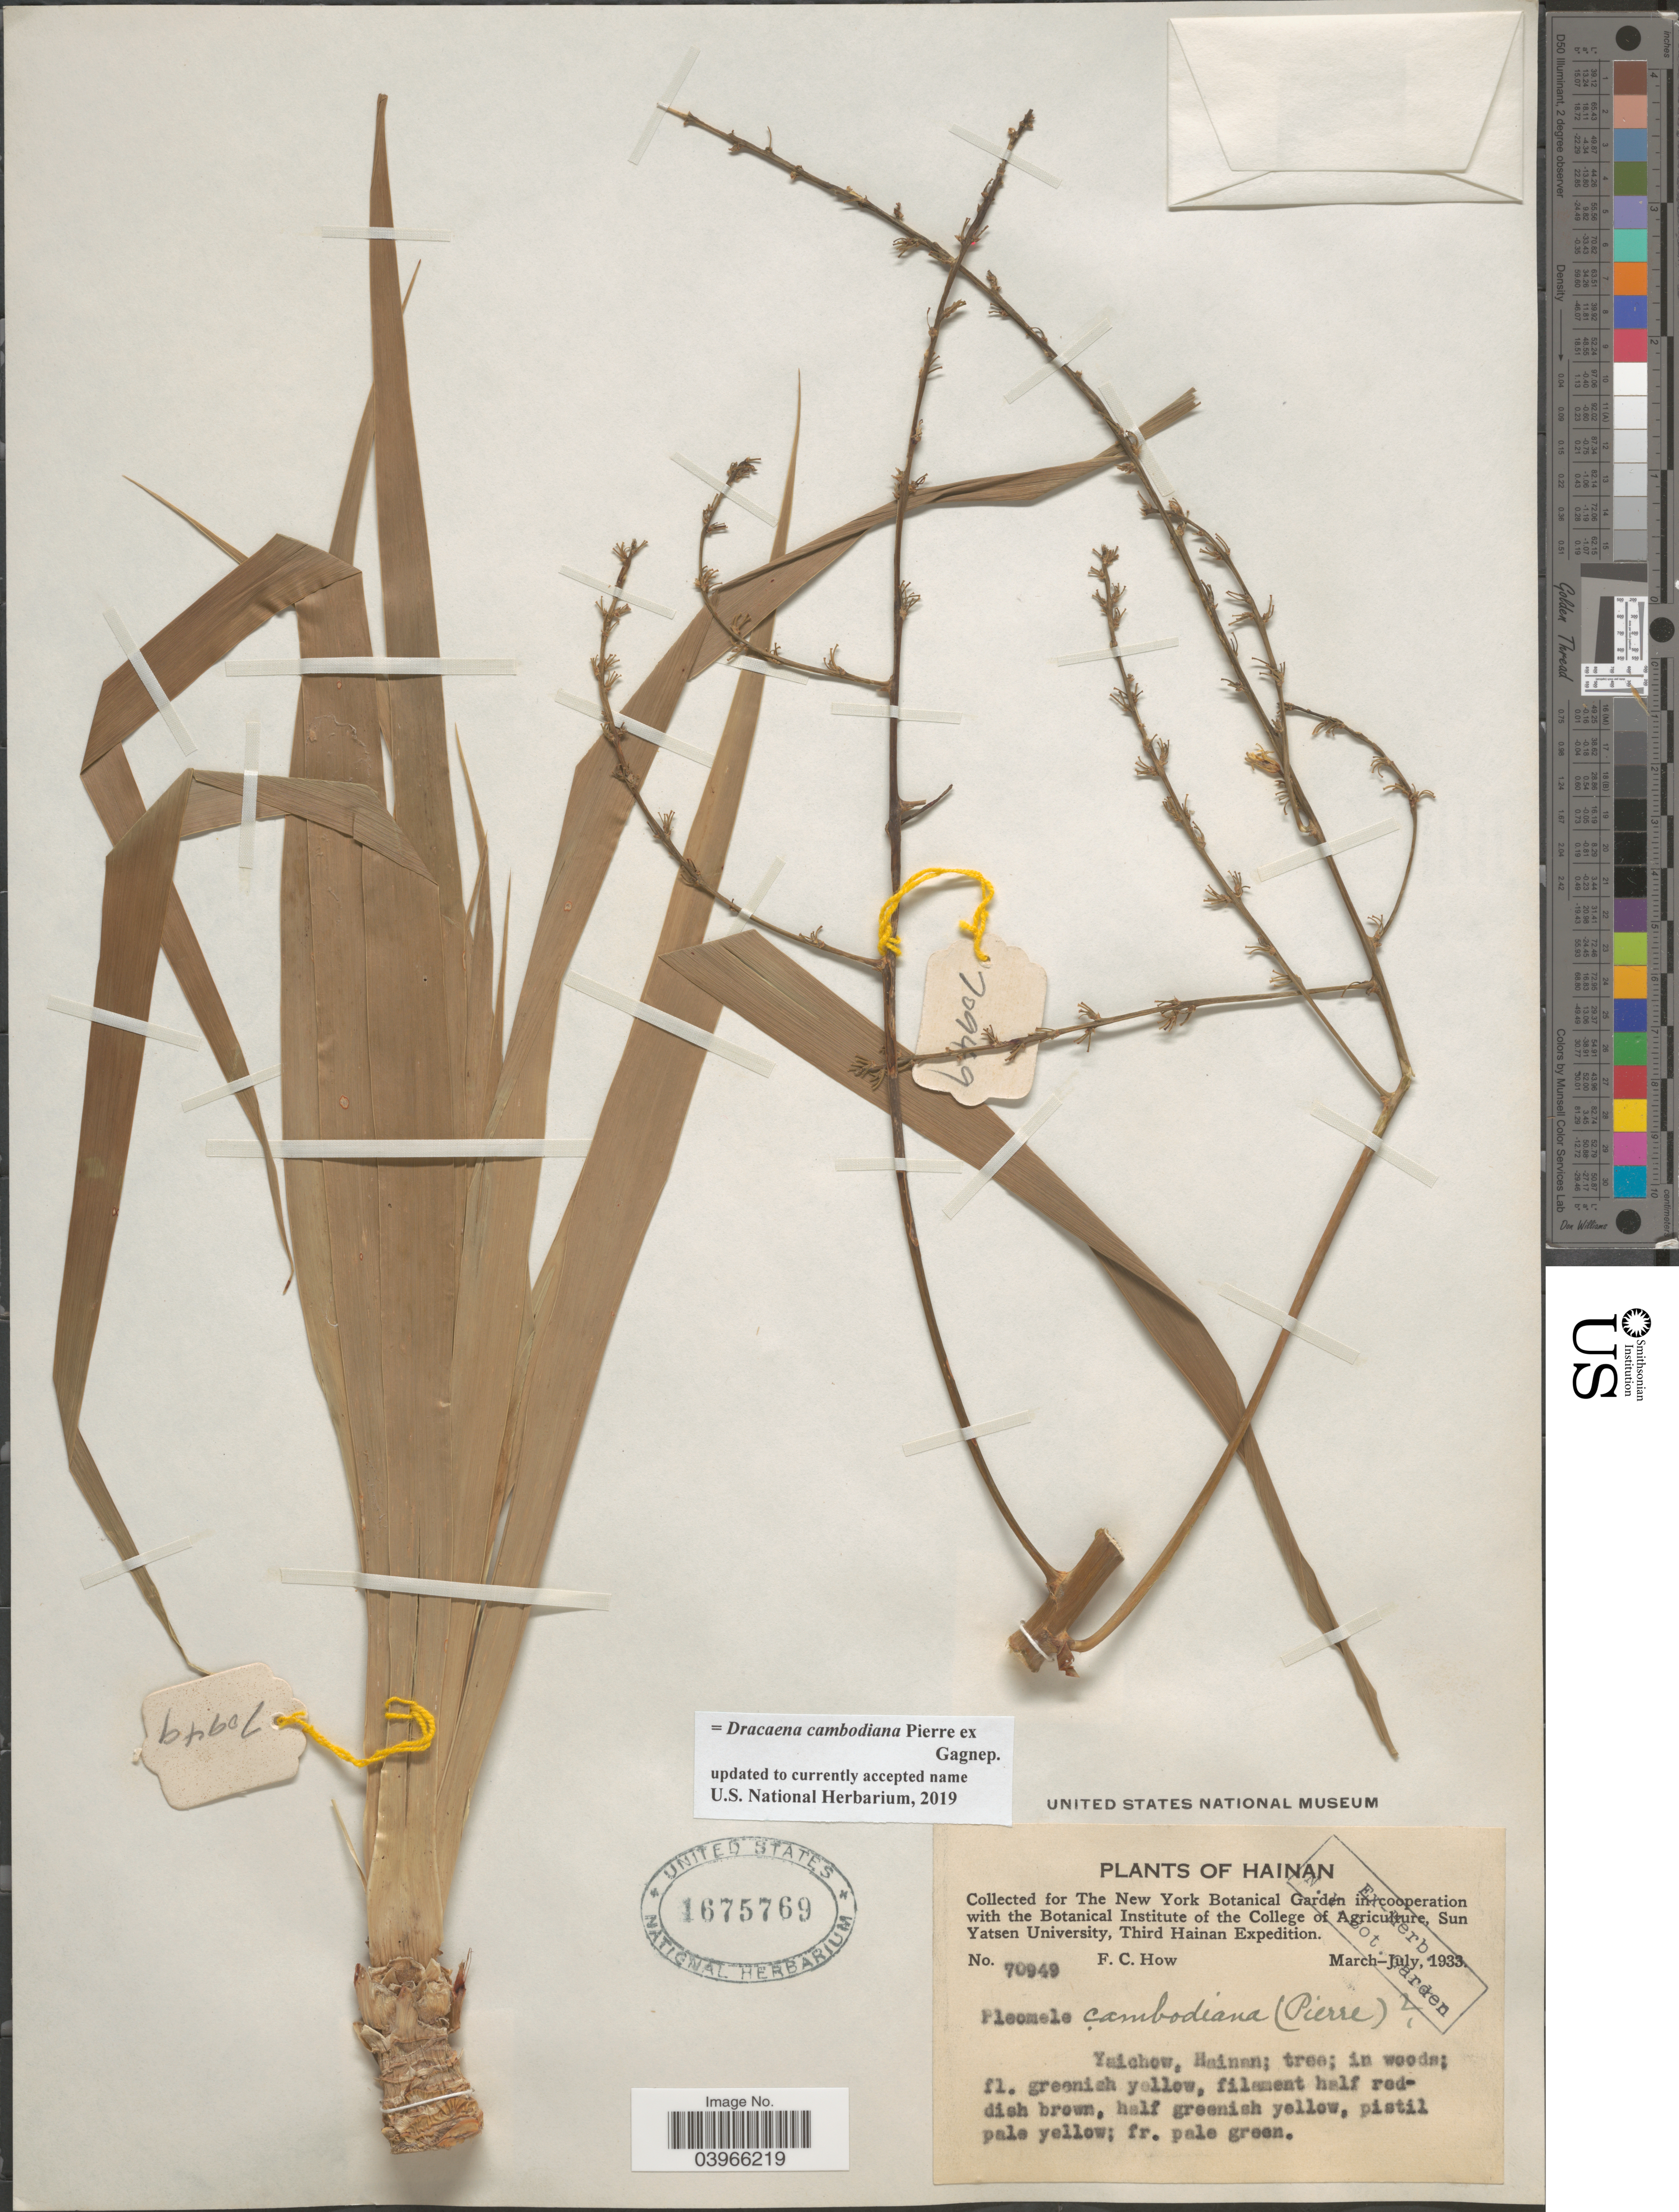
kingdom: Plantae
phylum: Tracheophyta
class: Liliopsida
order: Asparagales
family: Asparagaceae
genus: Dracaena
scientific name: Dracaena cambodiana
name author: (Labroy) Pierre ex Gagnep.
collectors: F. C. How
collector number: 70949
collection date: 1933-03/1933-07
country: China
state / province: Hainan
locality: Yaichow.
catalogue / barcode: US 1675769